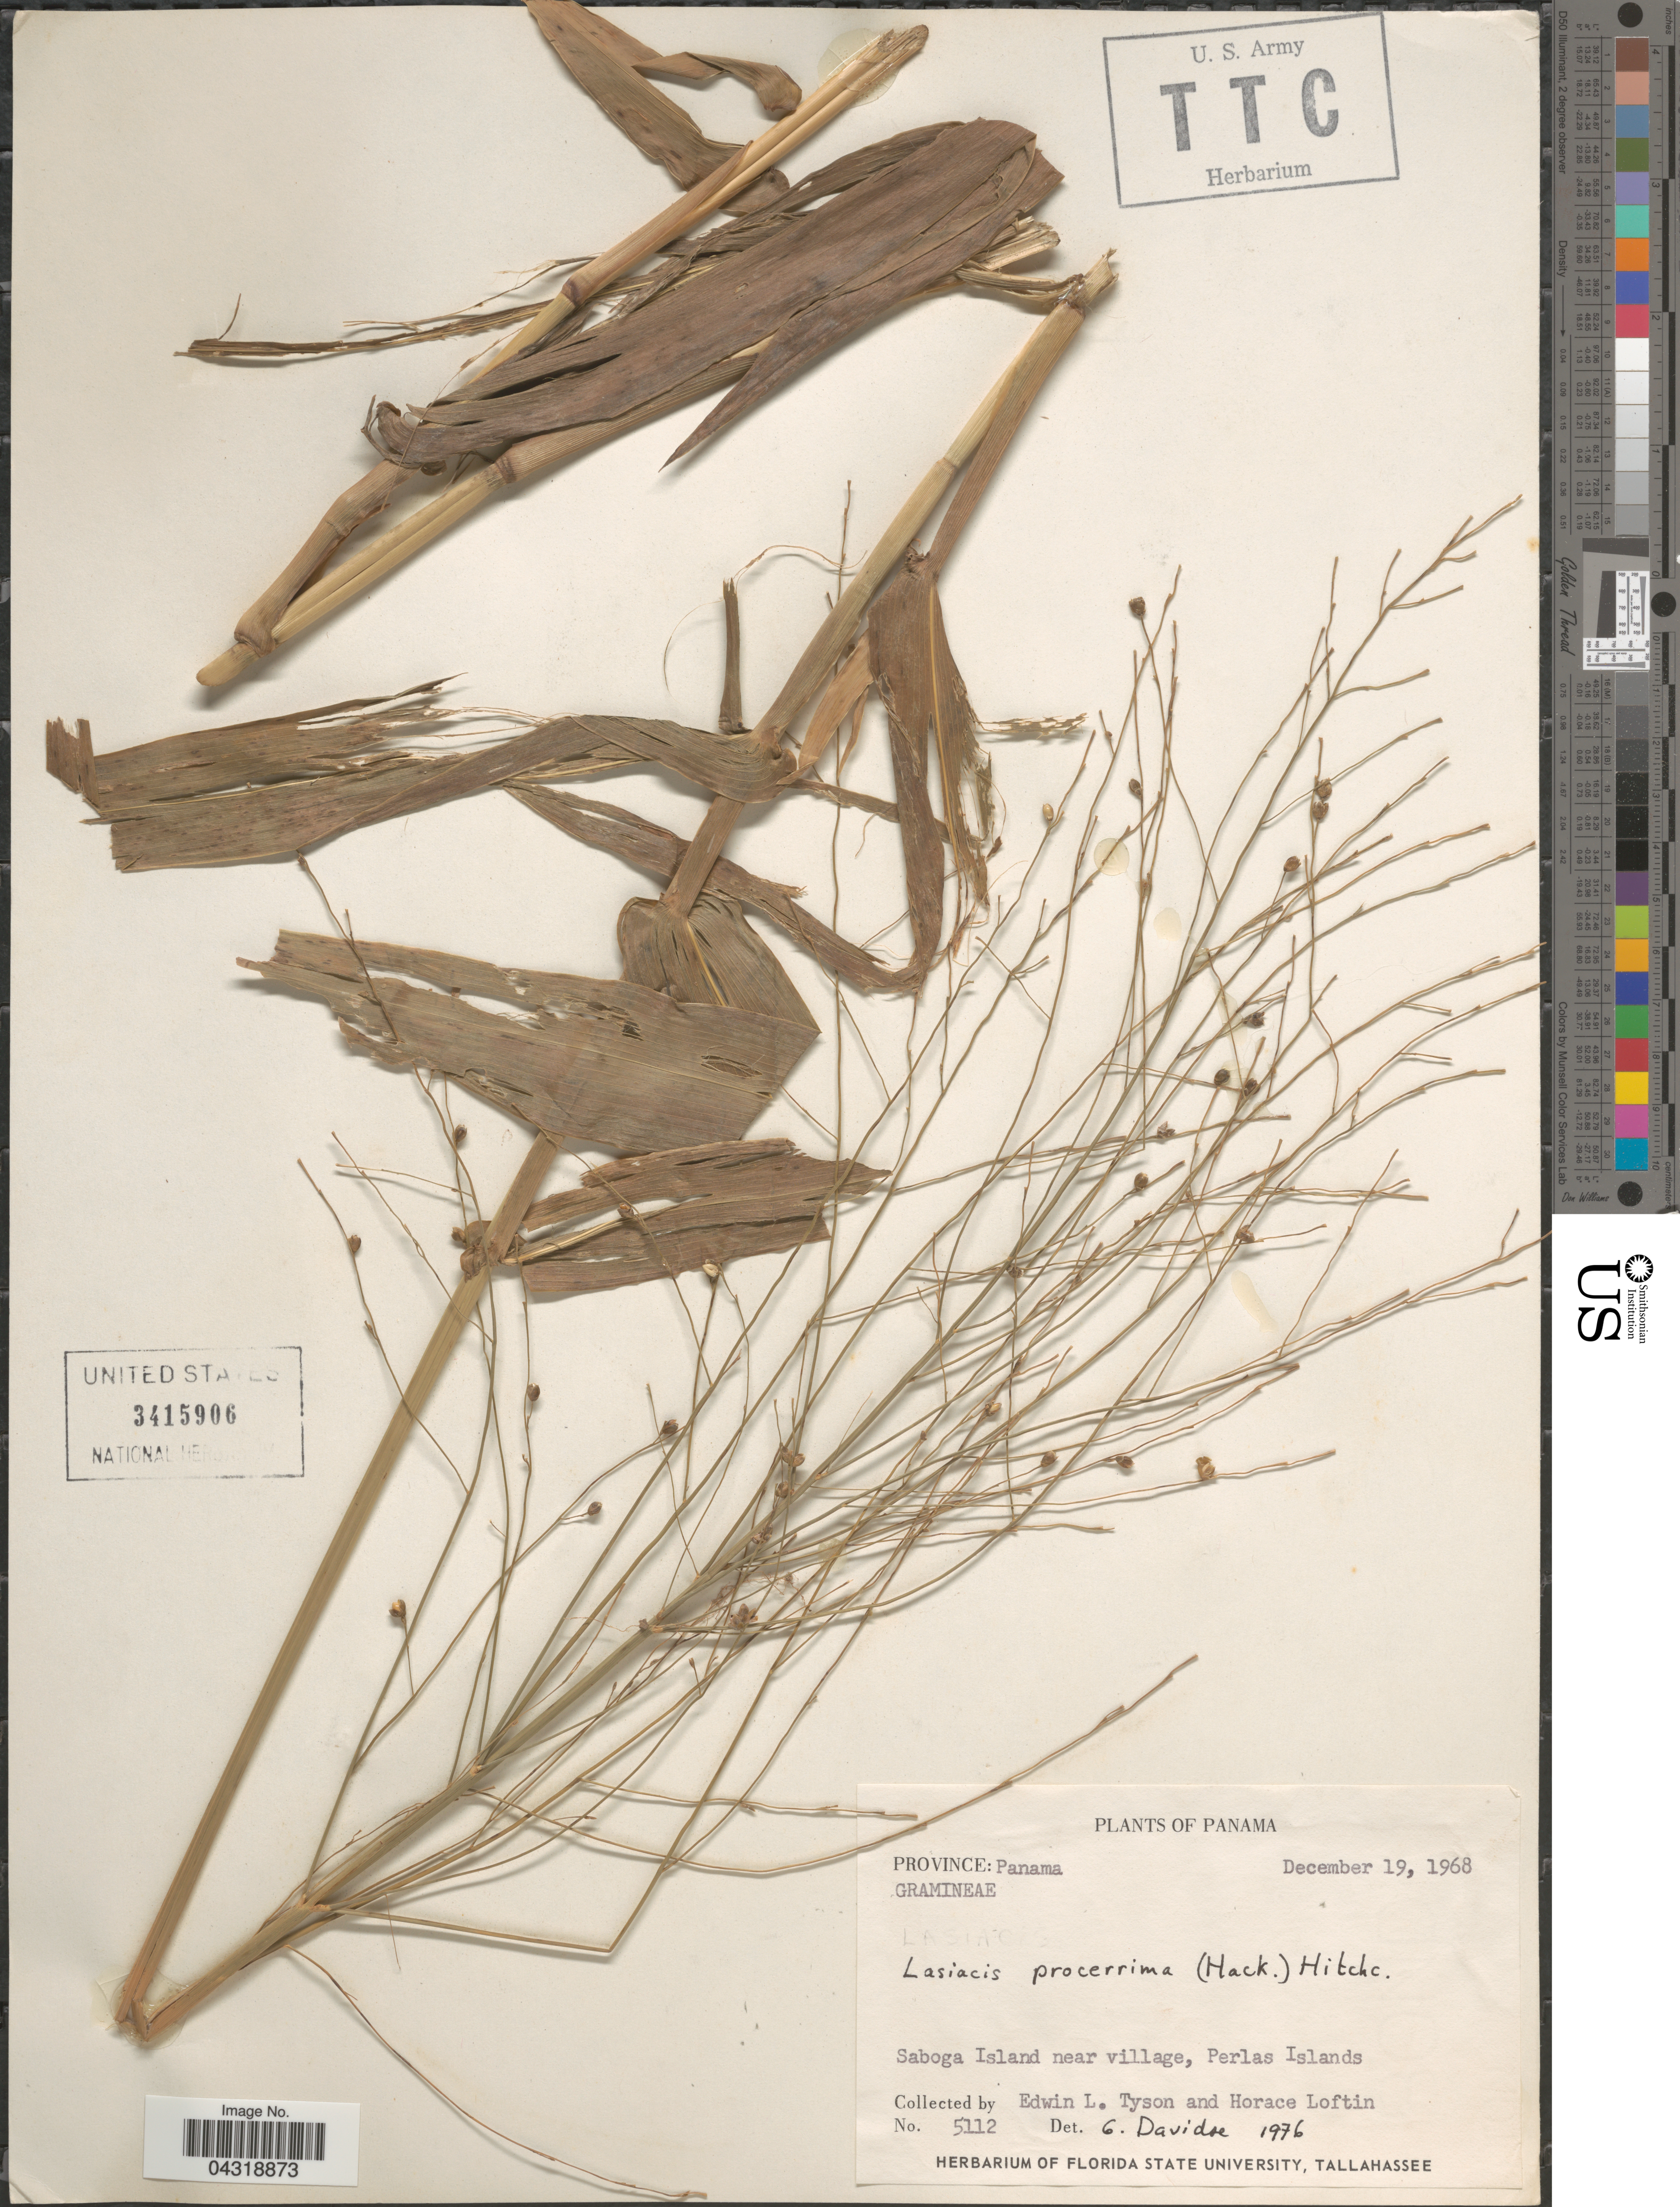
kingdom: Plantae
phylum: Tracheophyta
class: Liliopsida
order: Poales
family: Poaceae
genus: Lasiacis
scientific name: Lasiacis procerrima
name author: (Hack.) Hitchc.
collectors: E. L. Tyson & H. Loftin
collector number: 5112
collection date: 1968-12-19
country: Panama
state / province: Panamá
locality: Saboga Island near village, Perlas Islands.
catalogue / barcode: US 3415906